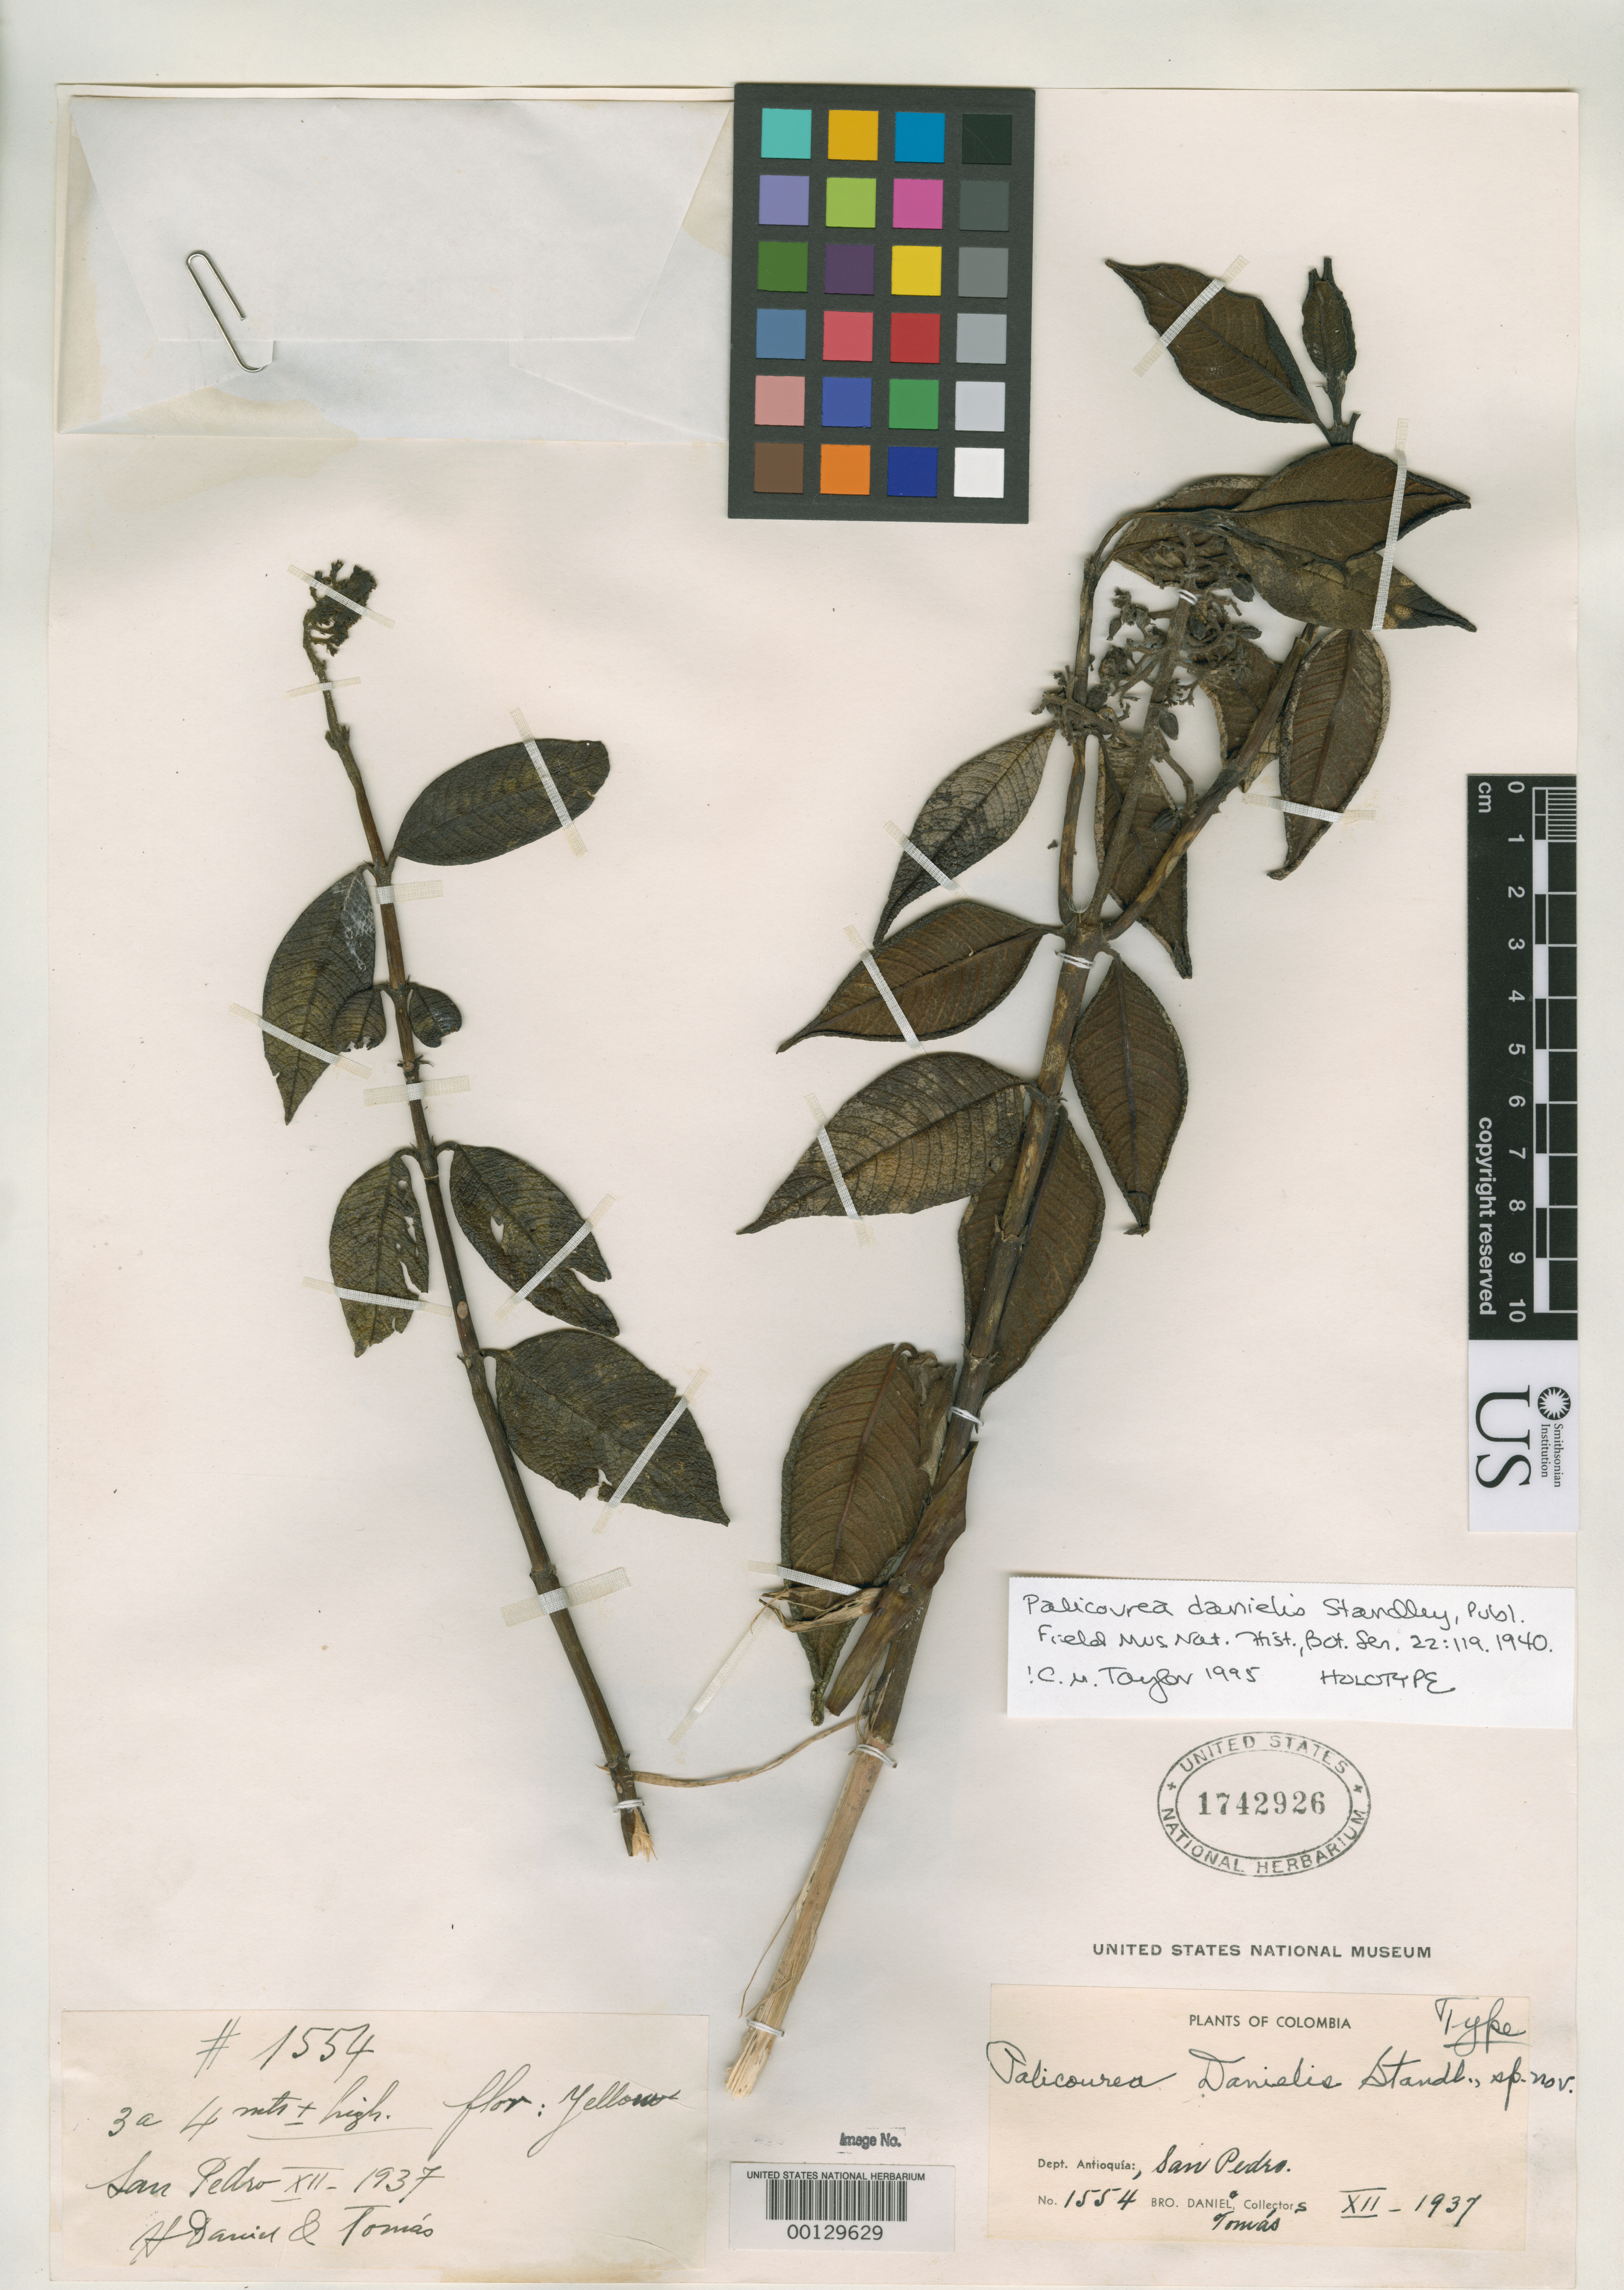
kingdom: Plantae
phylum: Tracheophyta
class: Magnoliopsida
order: Gentianales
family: Rubiaceae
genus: Palicourea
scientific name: Palicourea danielis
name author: Standl.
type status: Holotype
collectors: Bro. Daniel & B. Tomas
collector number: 1554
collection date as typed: Dec 1937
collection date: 1937-12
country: Colombia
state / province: Antioquia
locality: San Pedro.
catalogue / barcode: US 1742926